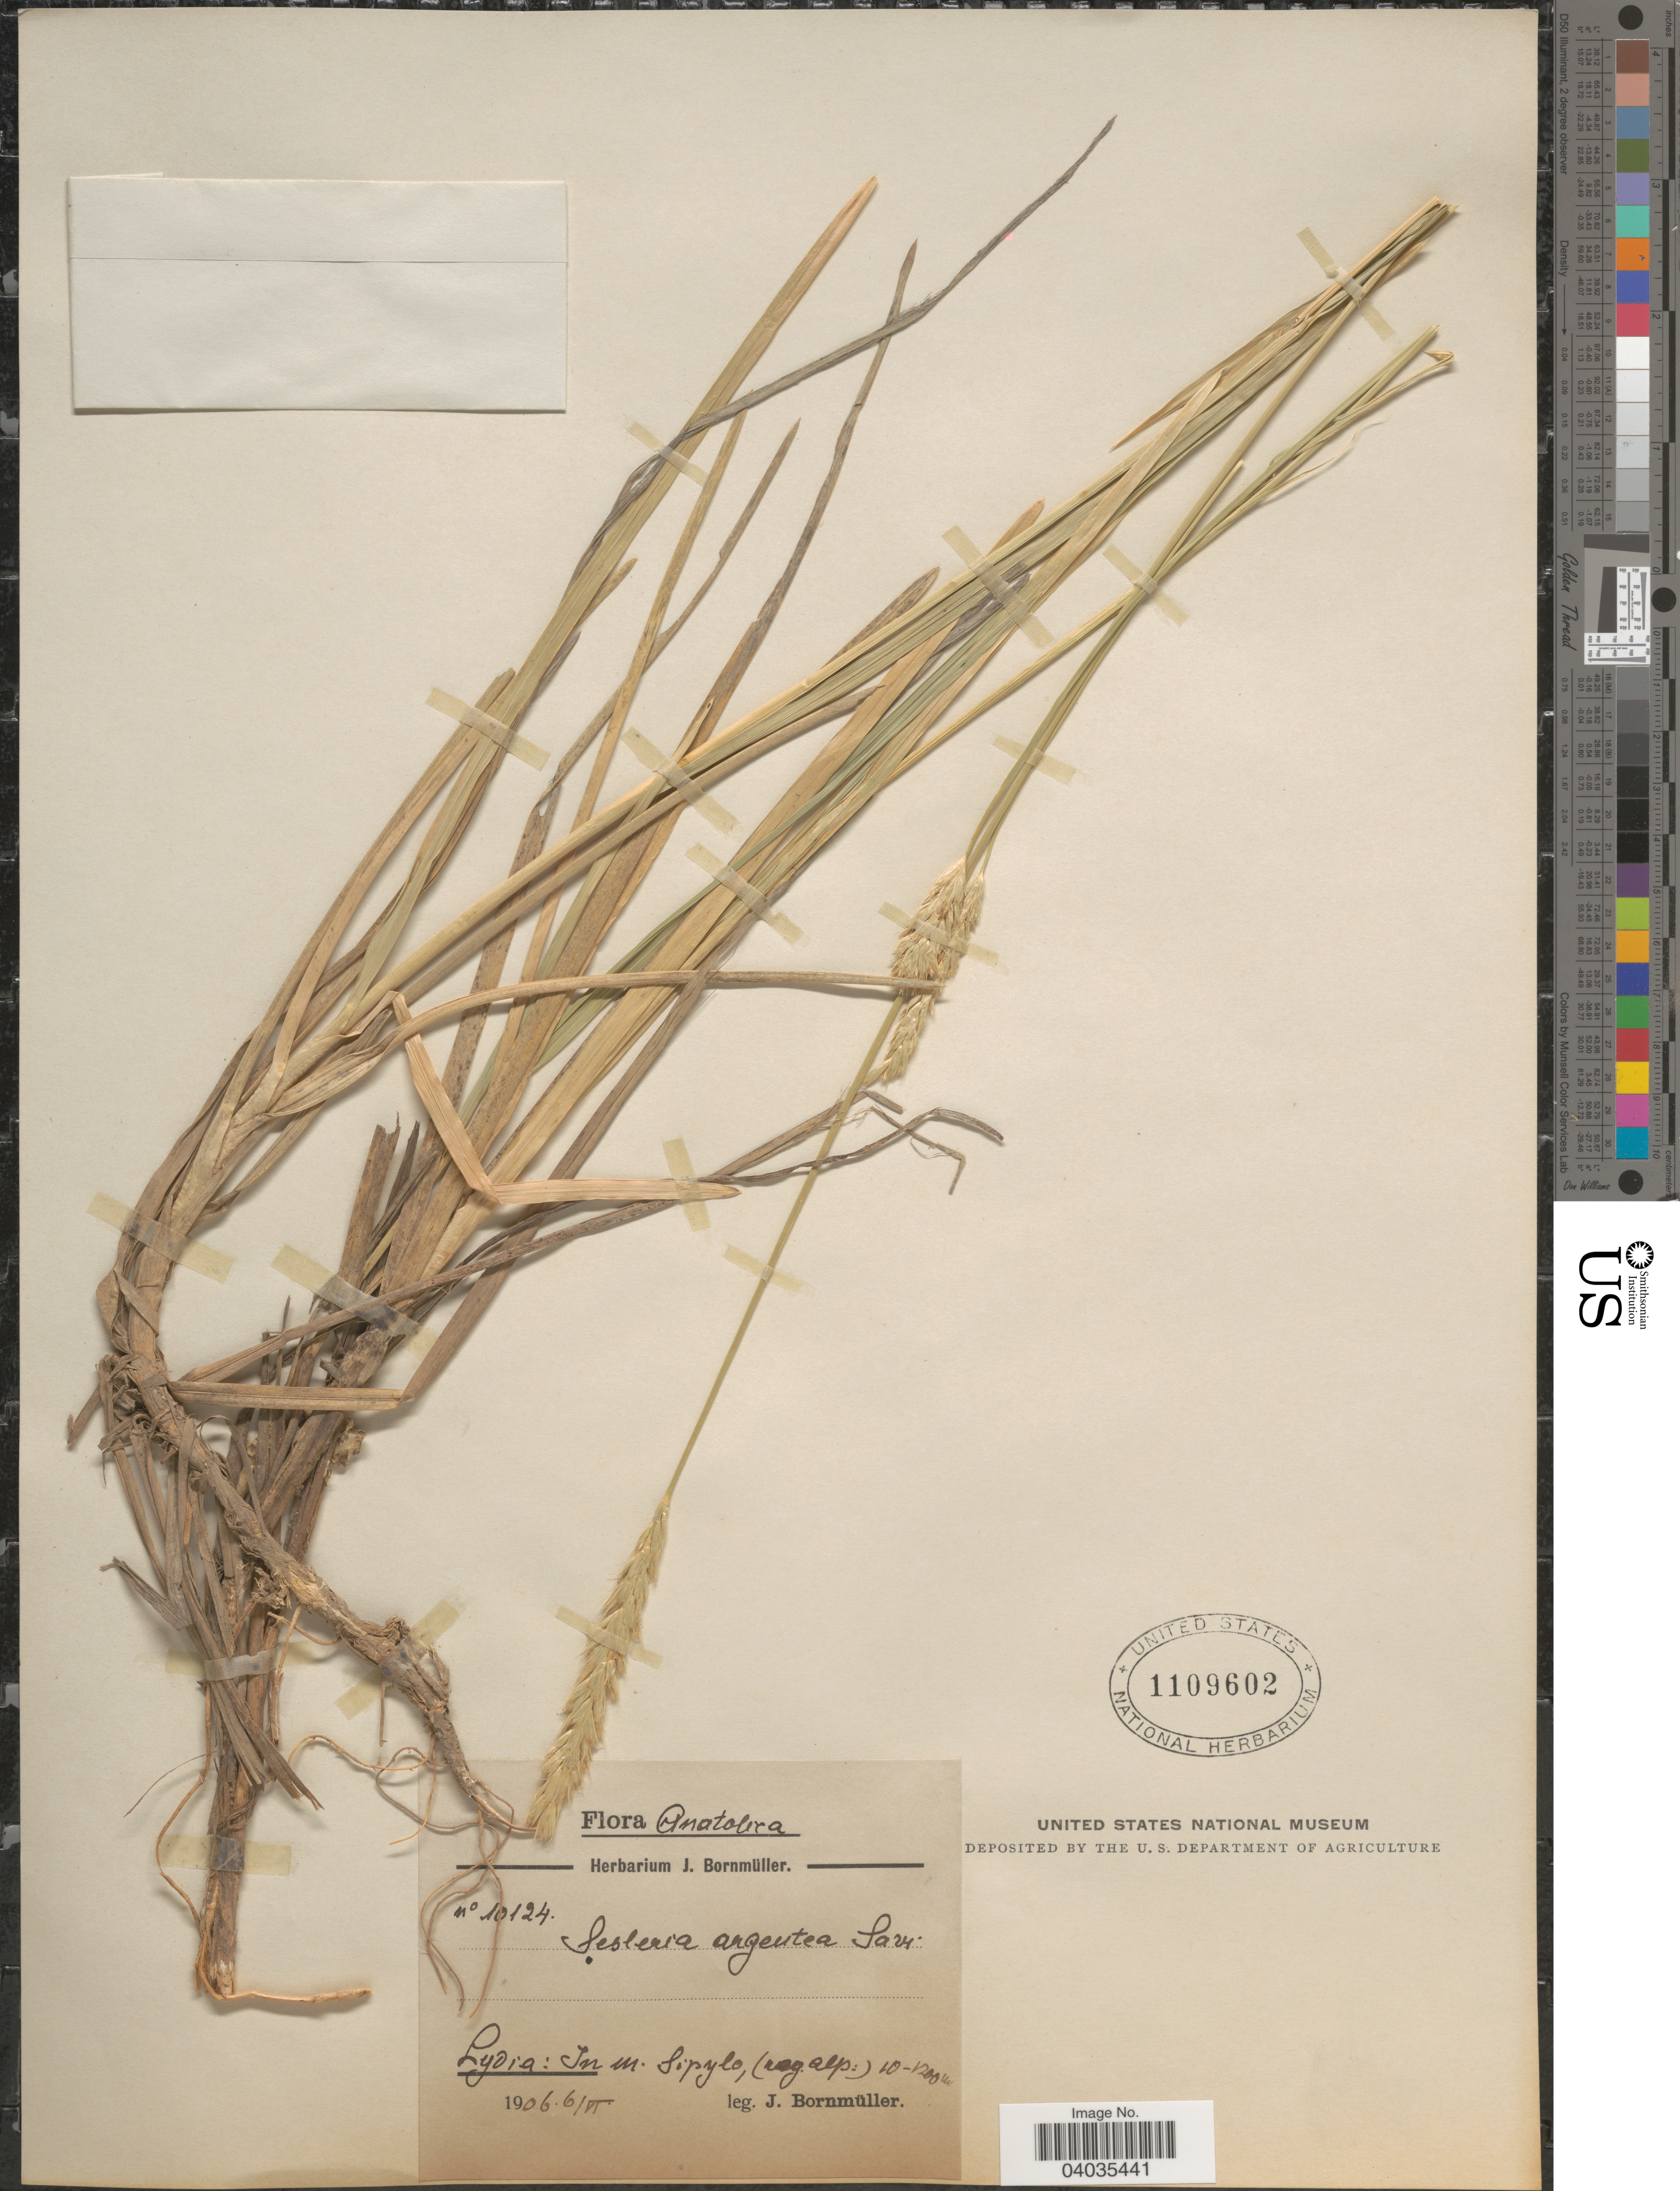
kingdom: Plantae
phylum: Tracheophyta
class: Liliopsida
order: Poales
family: Poaceae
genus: Sesleria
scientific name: Sesleria argentea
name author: (Savi) Savi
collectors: J. Bornmüller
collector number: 10124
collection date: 1906-06-06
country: Turkey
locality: Anatolica. Lydia: In m. Sipylo, (reg. alp.).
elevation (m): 1000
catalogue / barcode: US 1109602